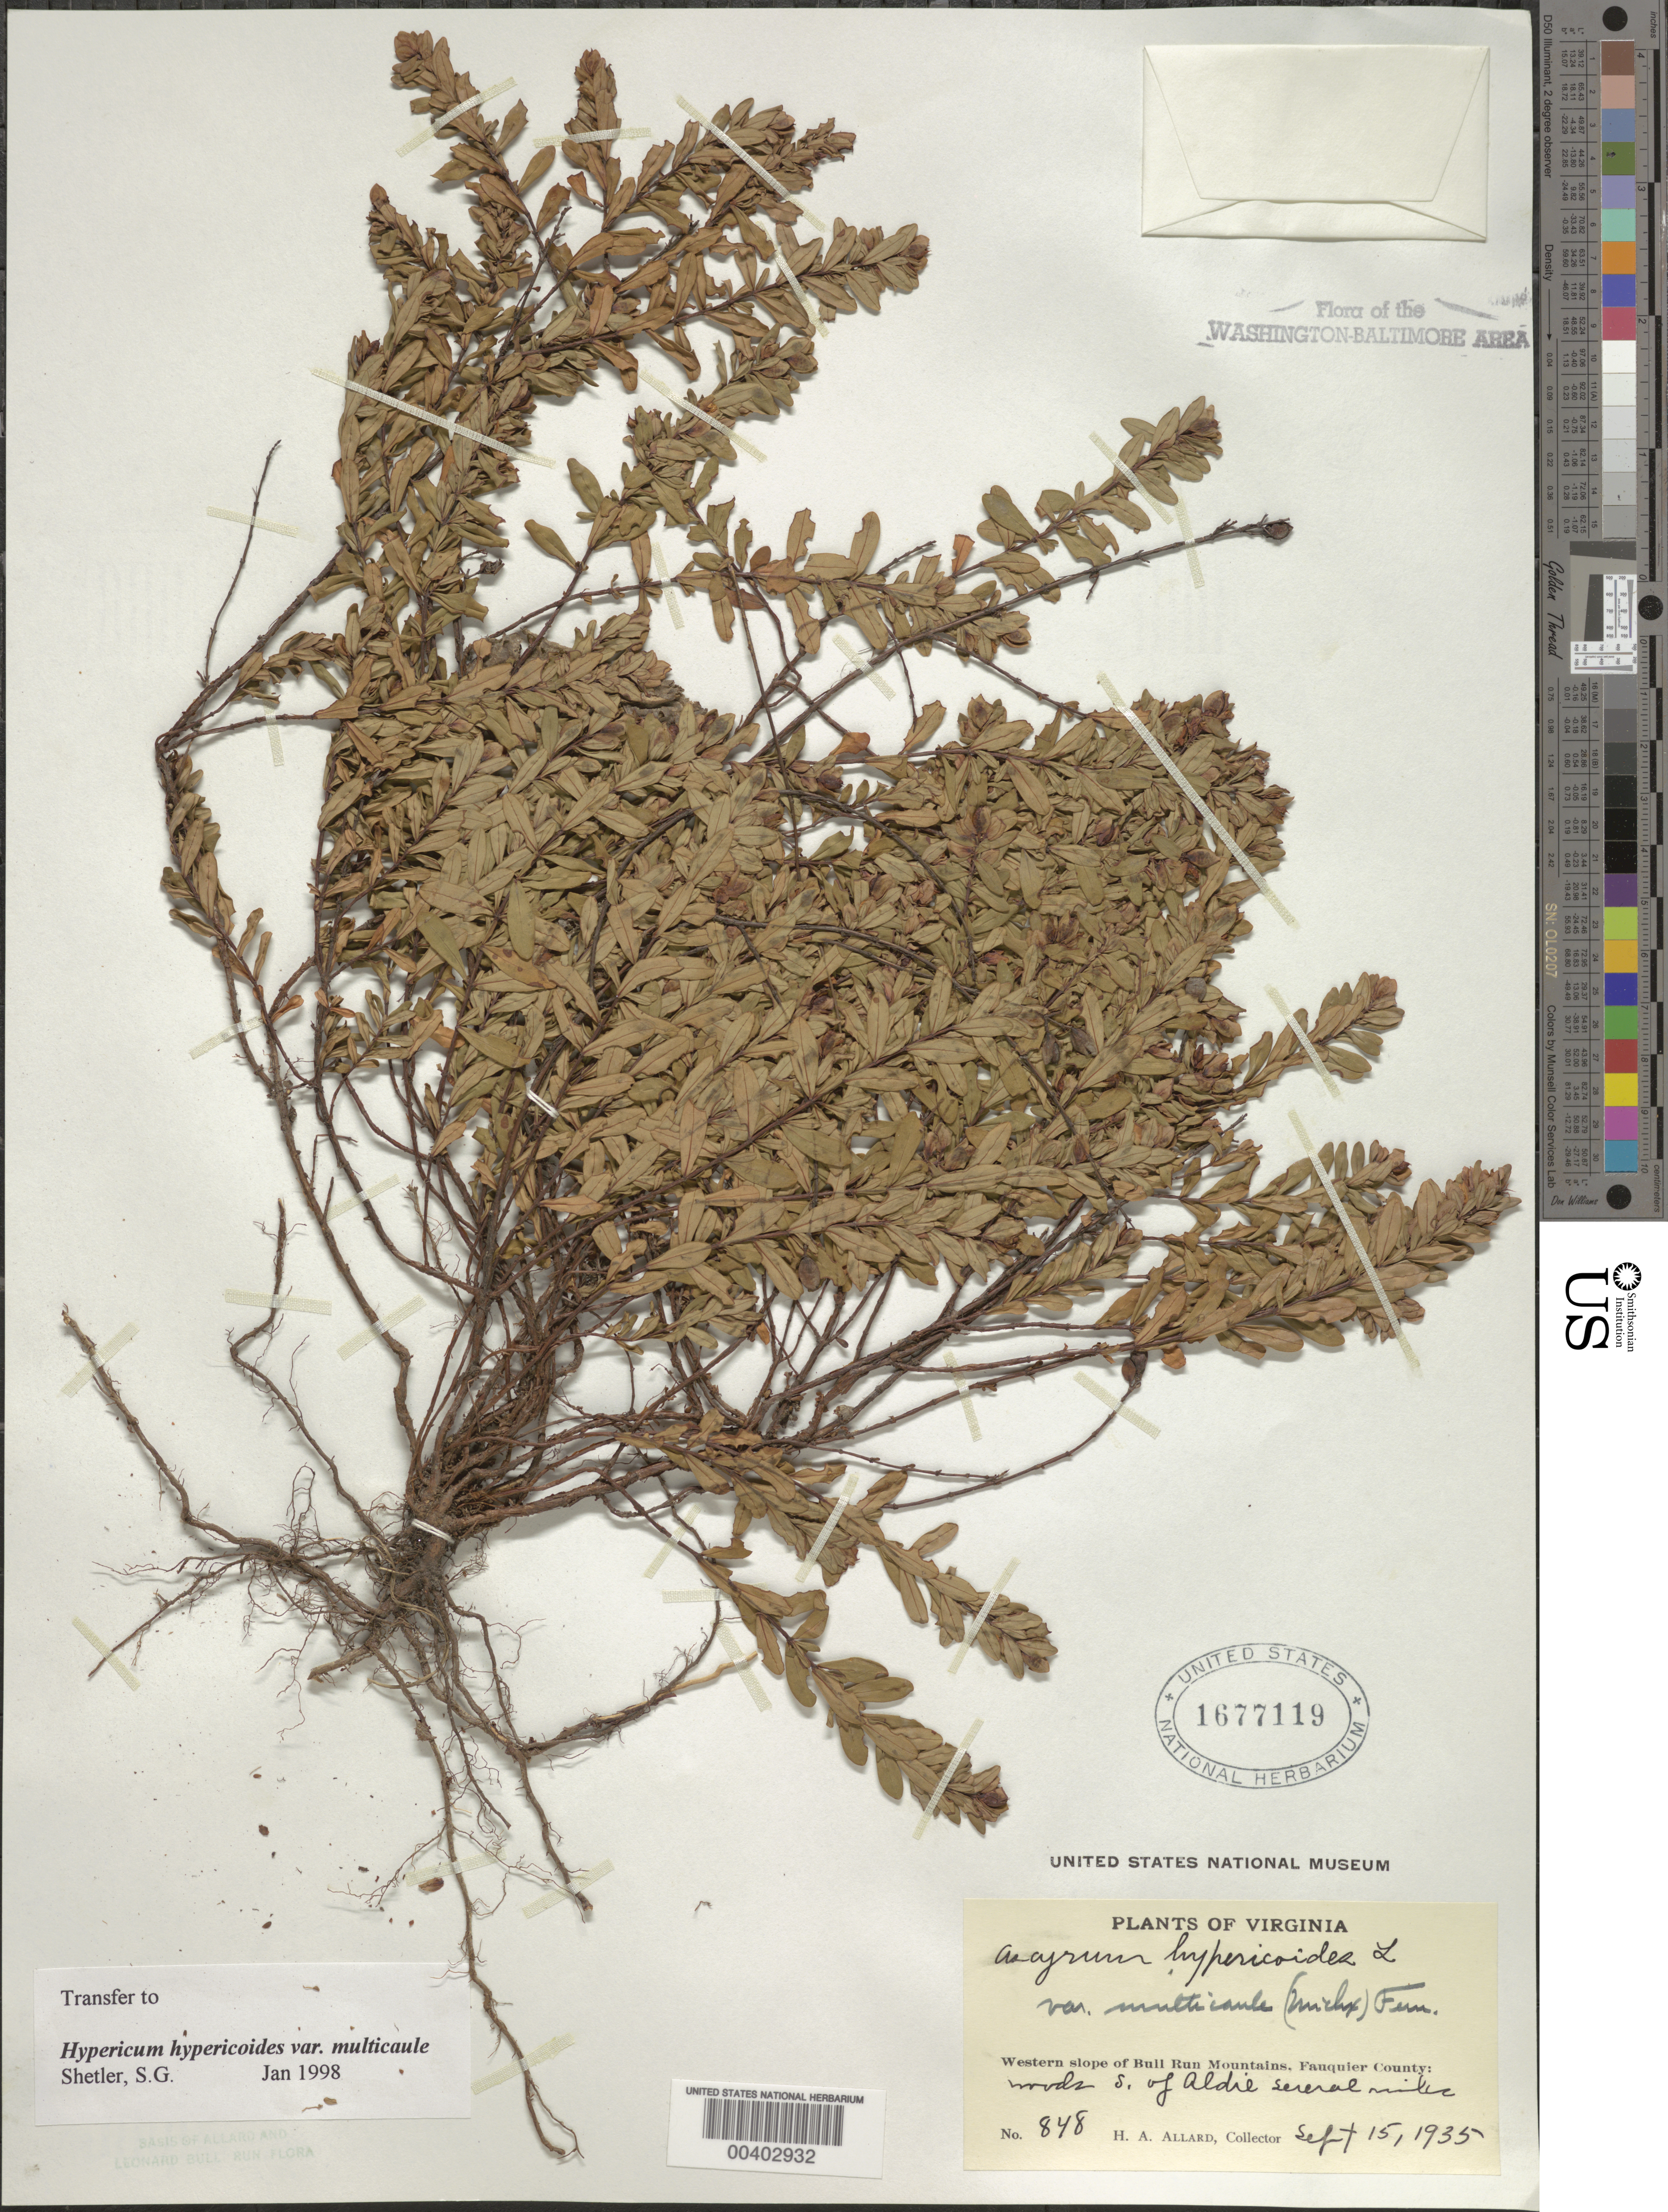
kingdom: Plantae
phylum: Tracheophyta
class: Magnoliopsida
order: Malpighiales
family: Hypericaceae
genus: Hypericum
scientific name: Hypericum stragulum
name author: W.P. Adams & N. Robson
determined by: Strong, Mark T., (BOT), Smithsonian Institution - National Museum of Natural History (UNITED STATES)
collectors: H. A. Allard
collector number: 848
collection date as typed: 15 Sep 1935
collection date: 1935-09-15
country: United States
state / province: Virginia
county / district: Fauquier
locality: South of Aldie Bull Run Mts.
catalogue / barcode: US 1677119